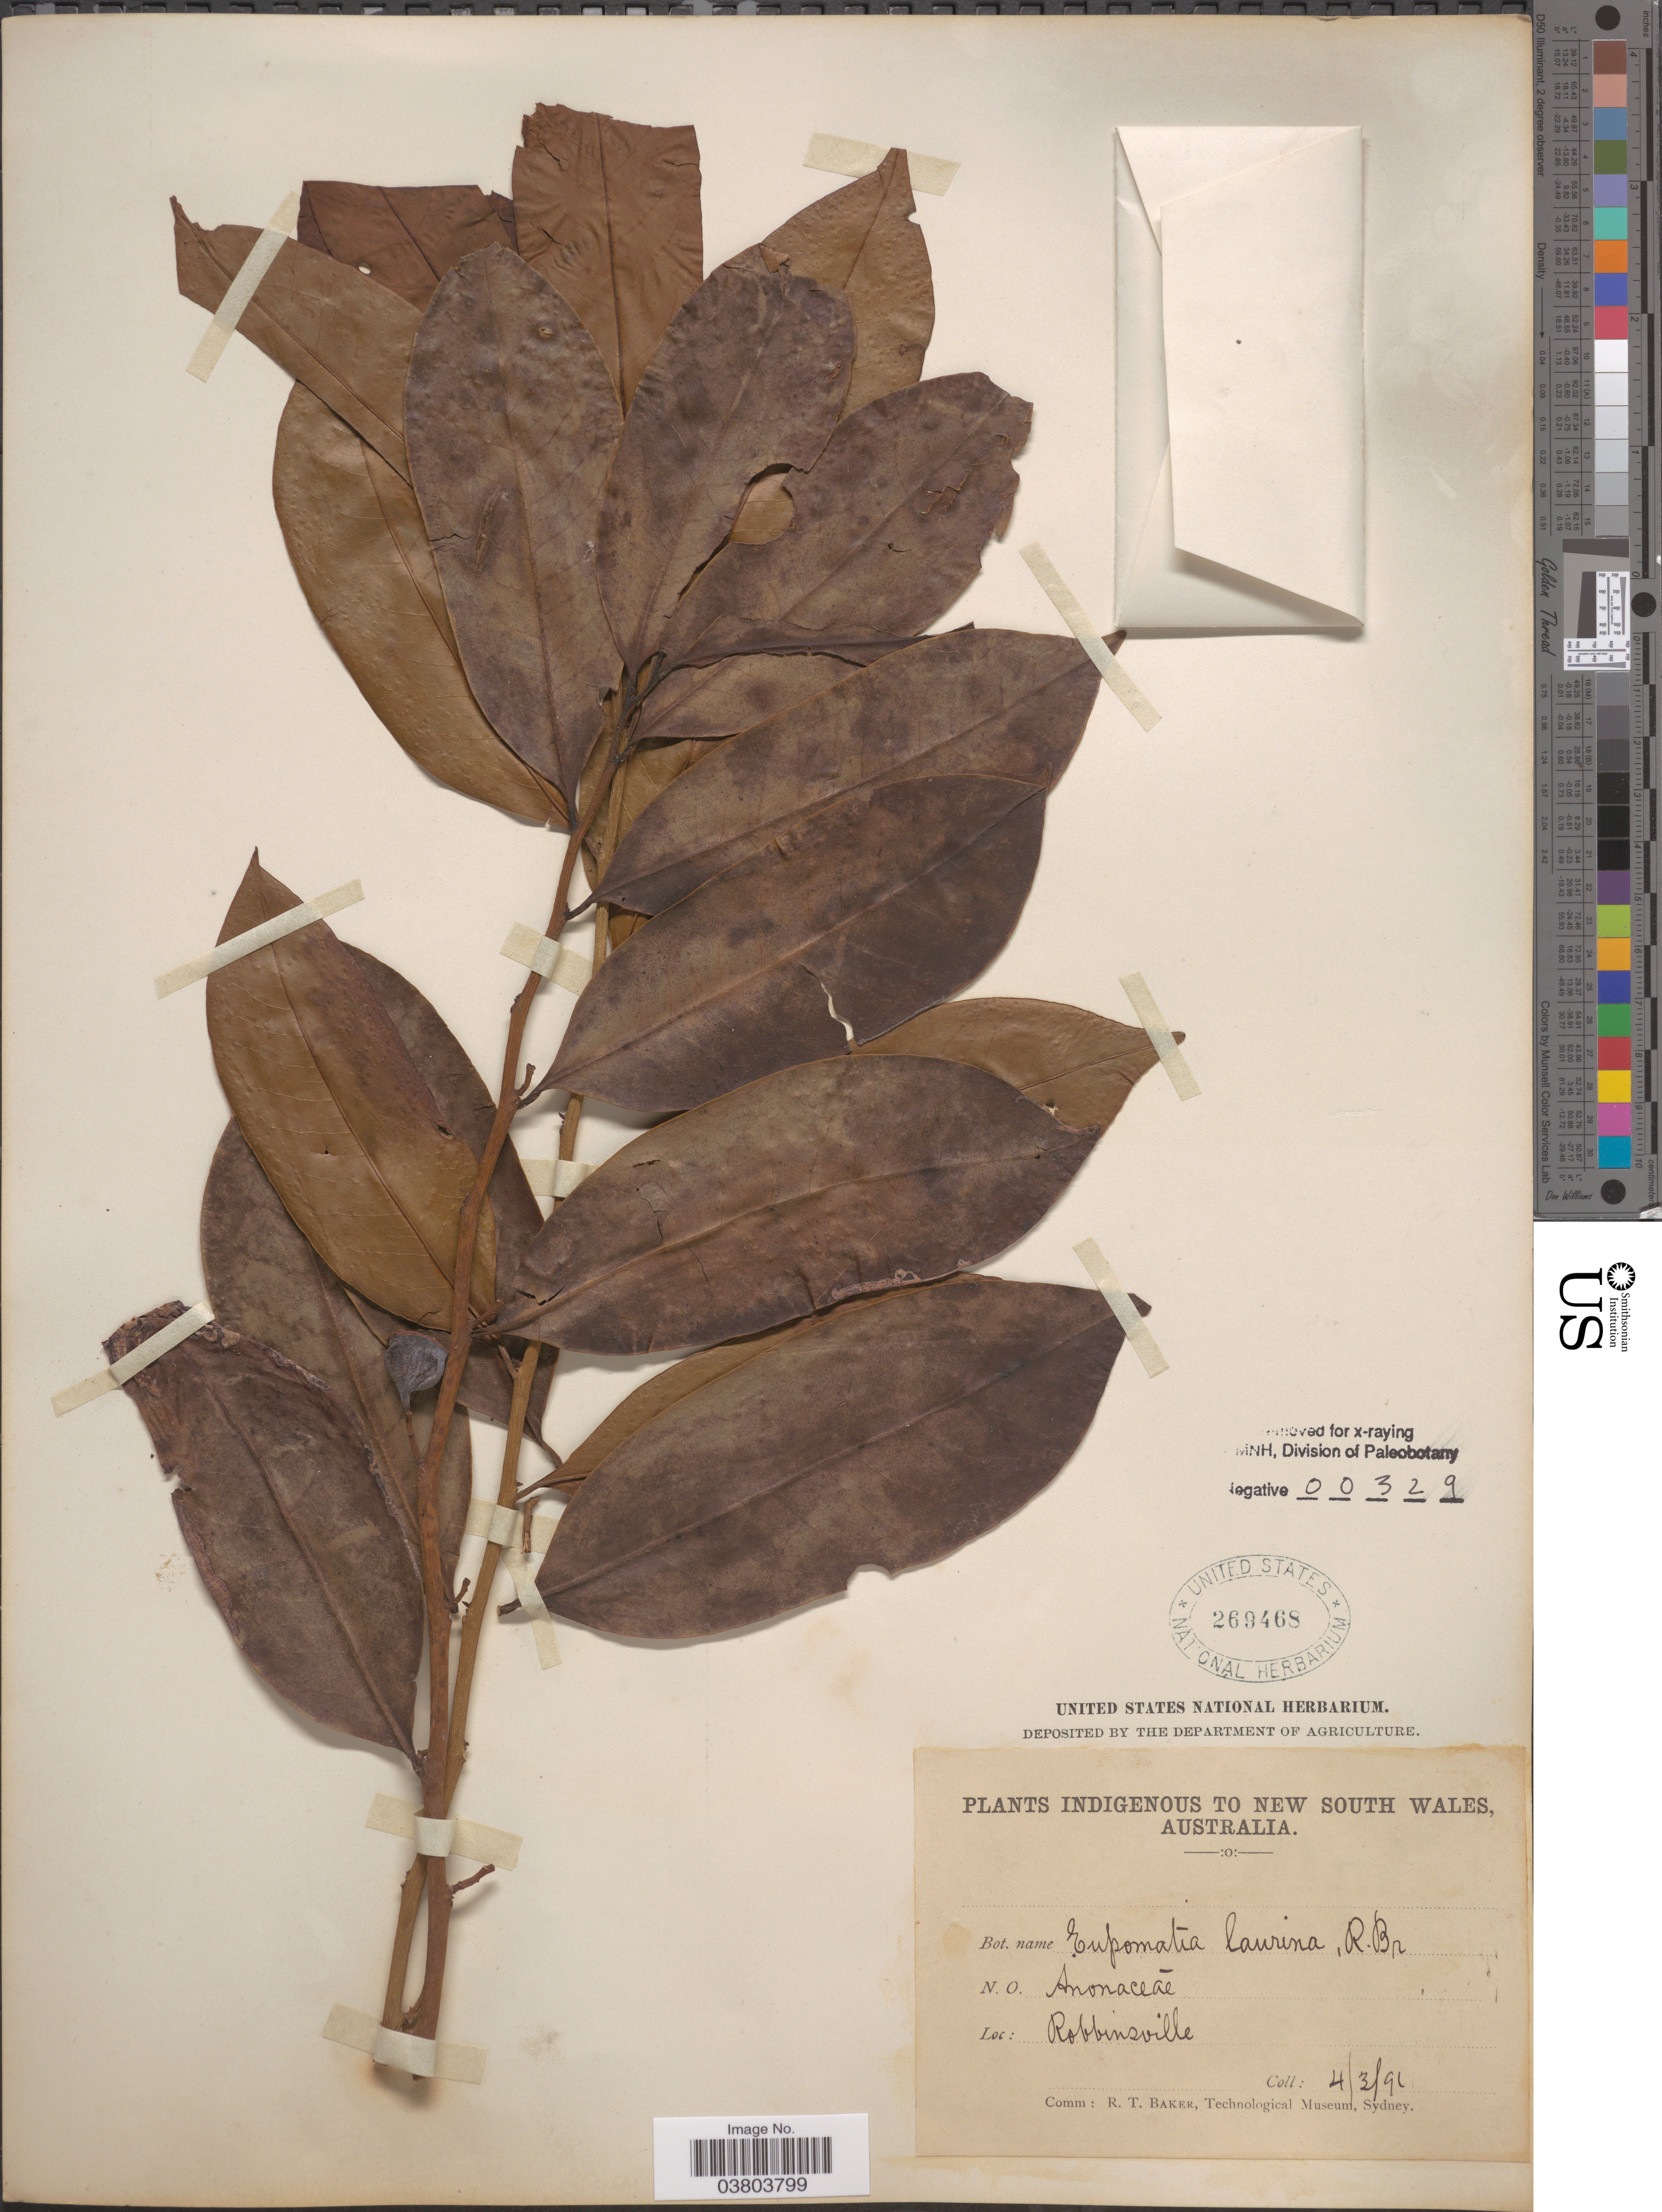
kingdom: Plantae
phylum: Tracheophyta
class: Magnoliopsida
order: Magnoliales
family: Eupomatiaceae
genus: Eupomatia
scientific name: Eupomatia laurina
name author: R. Br.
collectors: ex herb. United States National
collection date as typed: Transcribed d/m/y: 4/3/91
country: Australia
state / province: New South Wales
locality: Robbinsville.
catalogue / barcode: US 269468